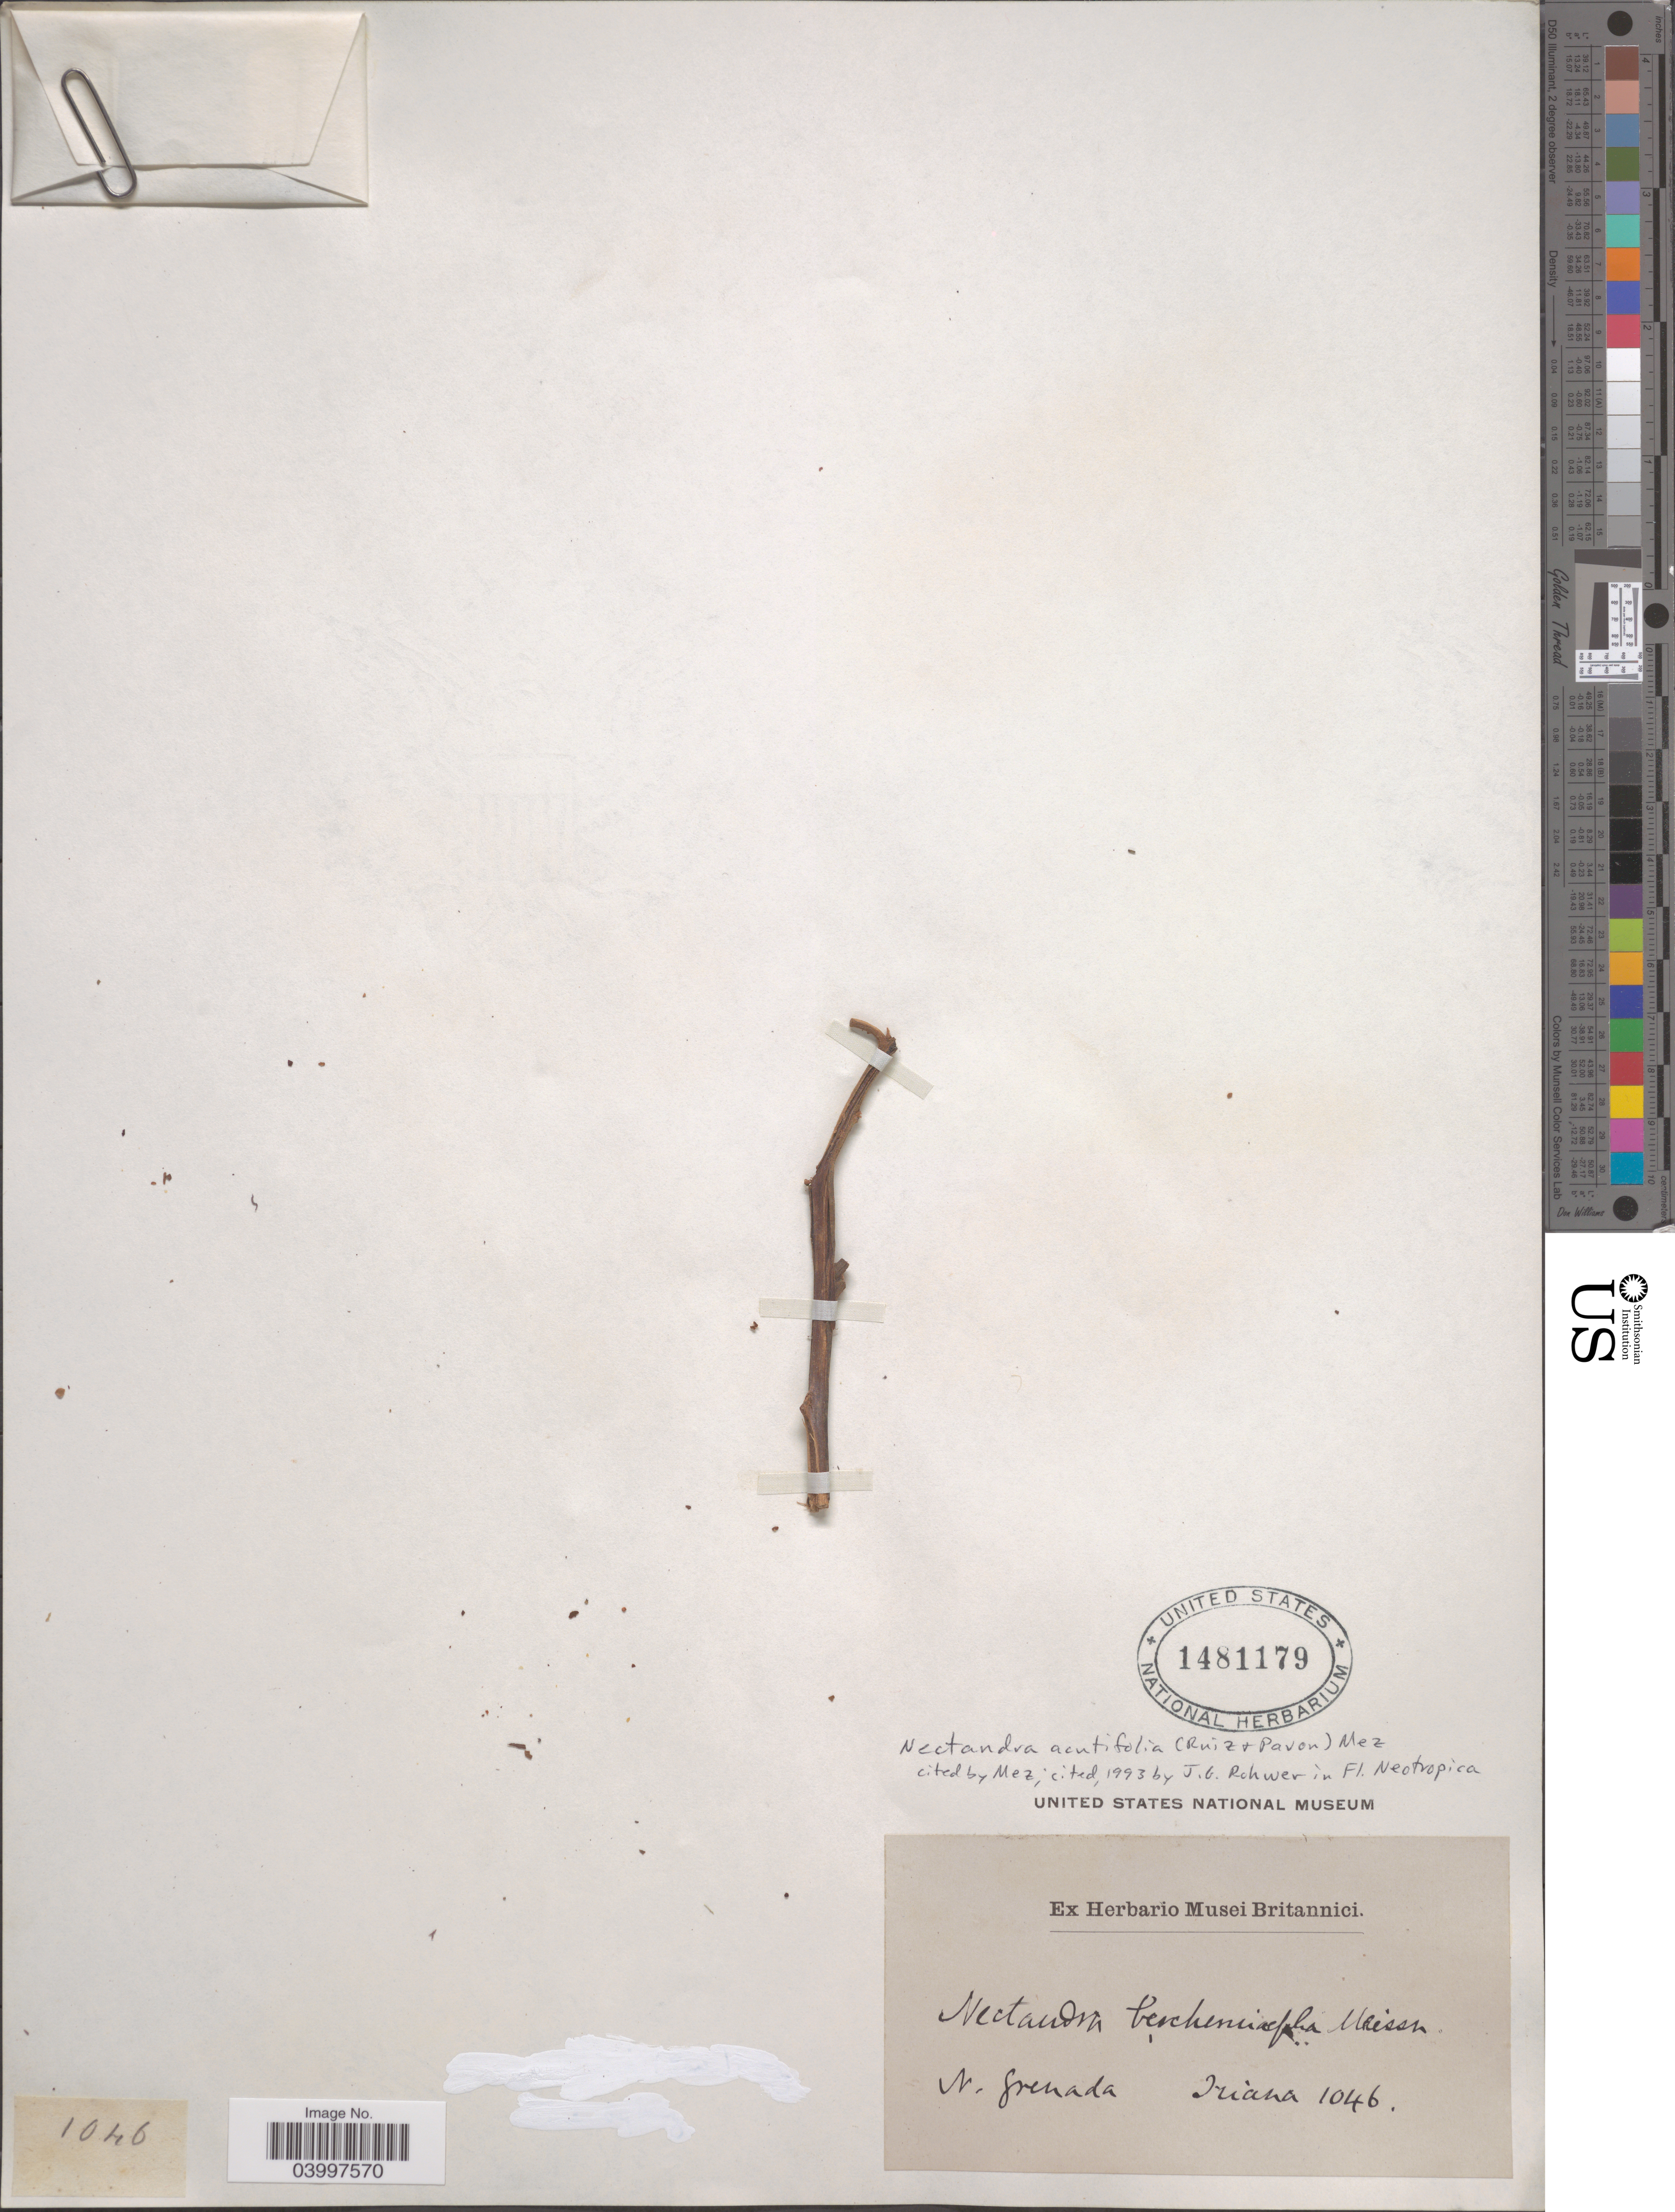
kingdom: Plantae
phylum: Tracheophyta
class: Magnoliopsida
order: Laurales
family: Lauraceae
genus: Nectandra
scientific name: Nectandra acutifolia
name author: (Ruiz & Pav.) Mez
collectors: Triana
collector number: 1046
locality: N. Grenada.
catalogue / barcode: US 1481179